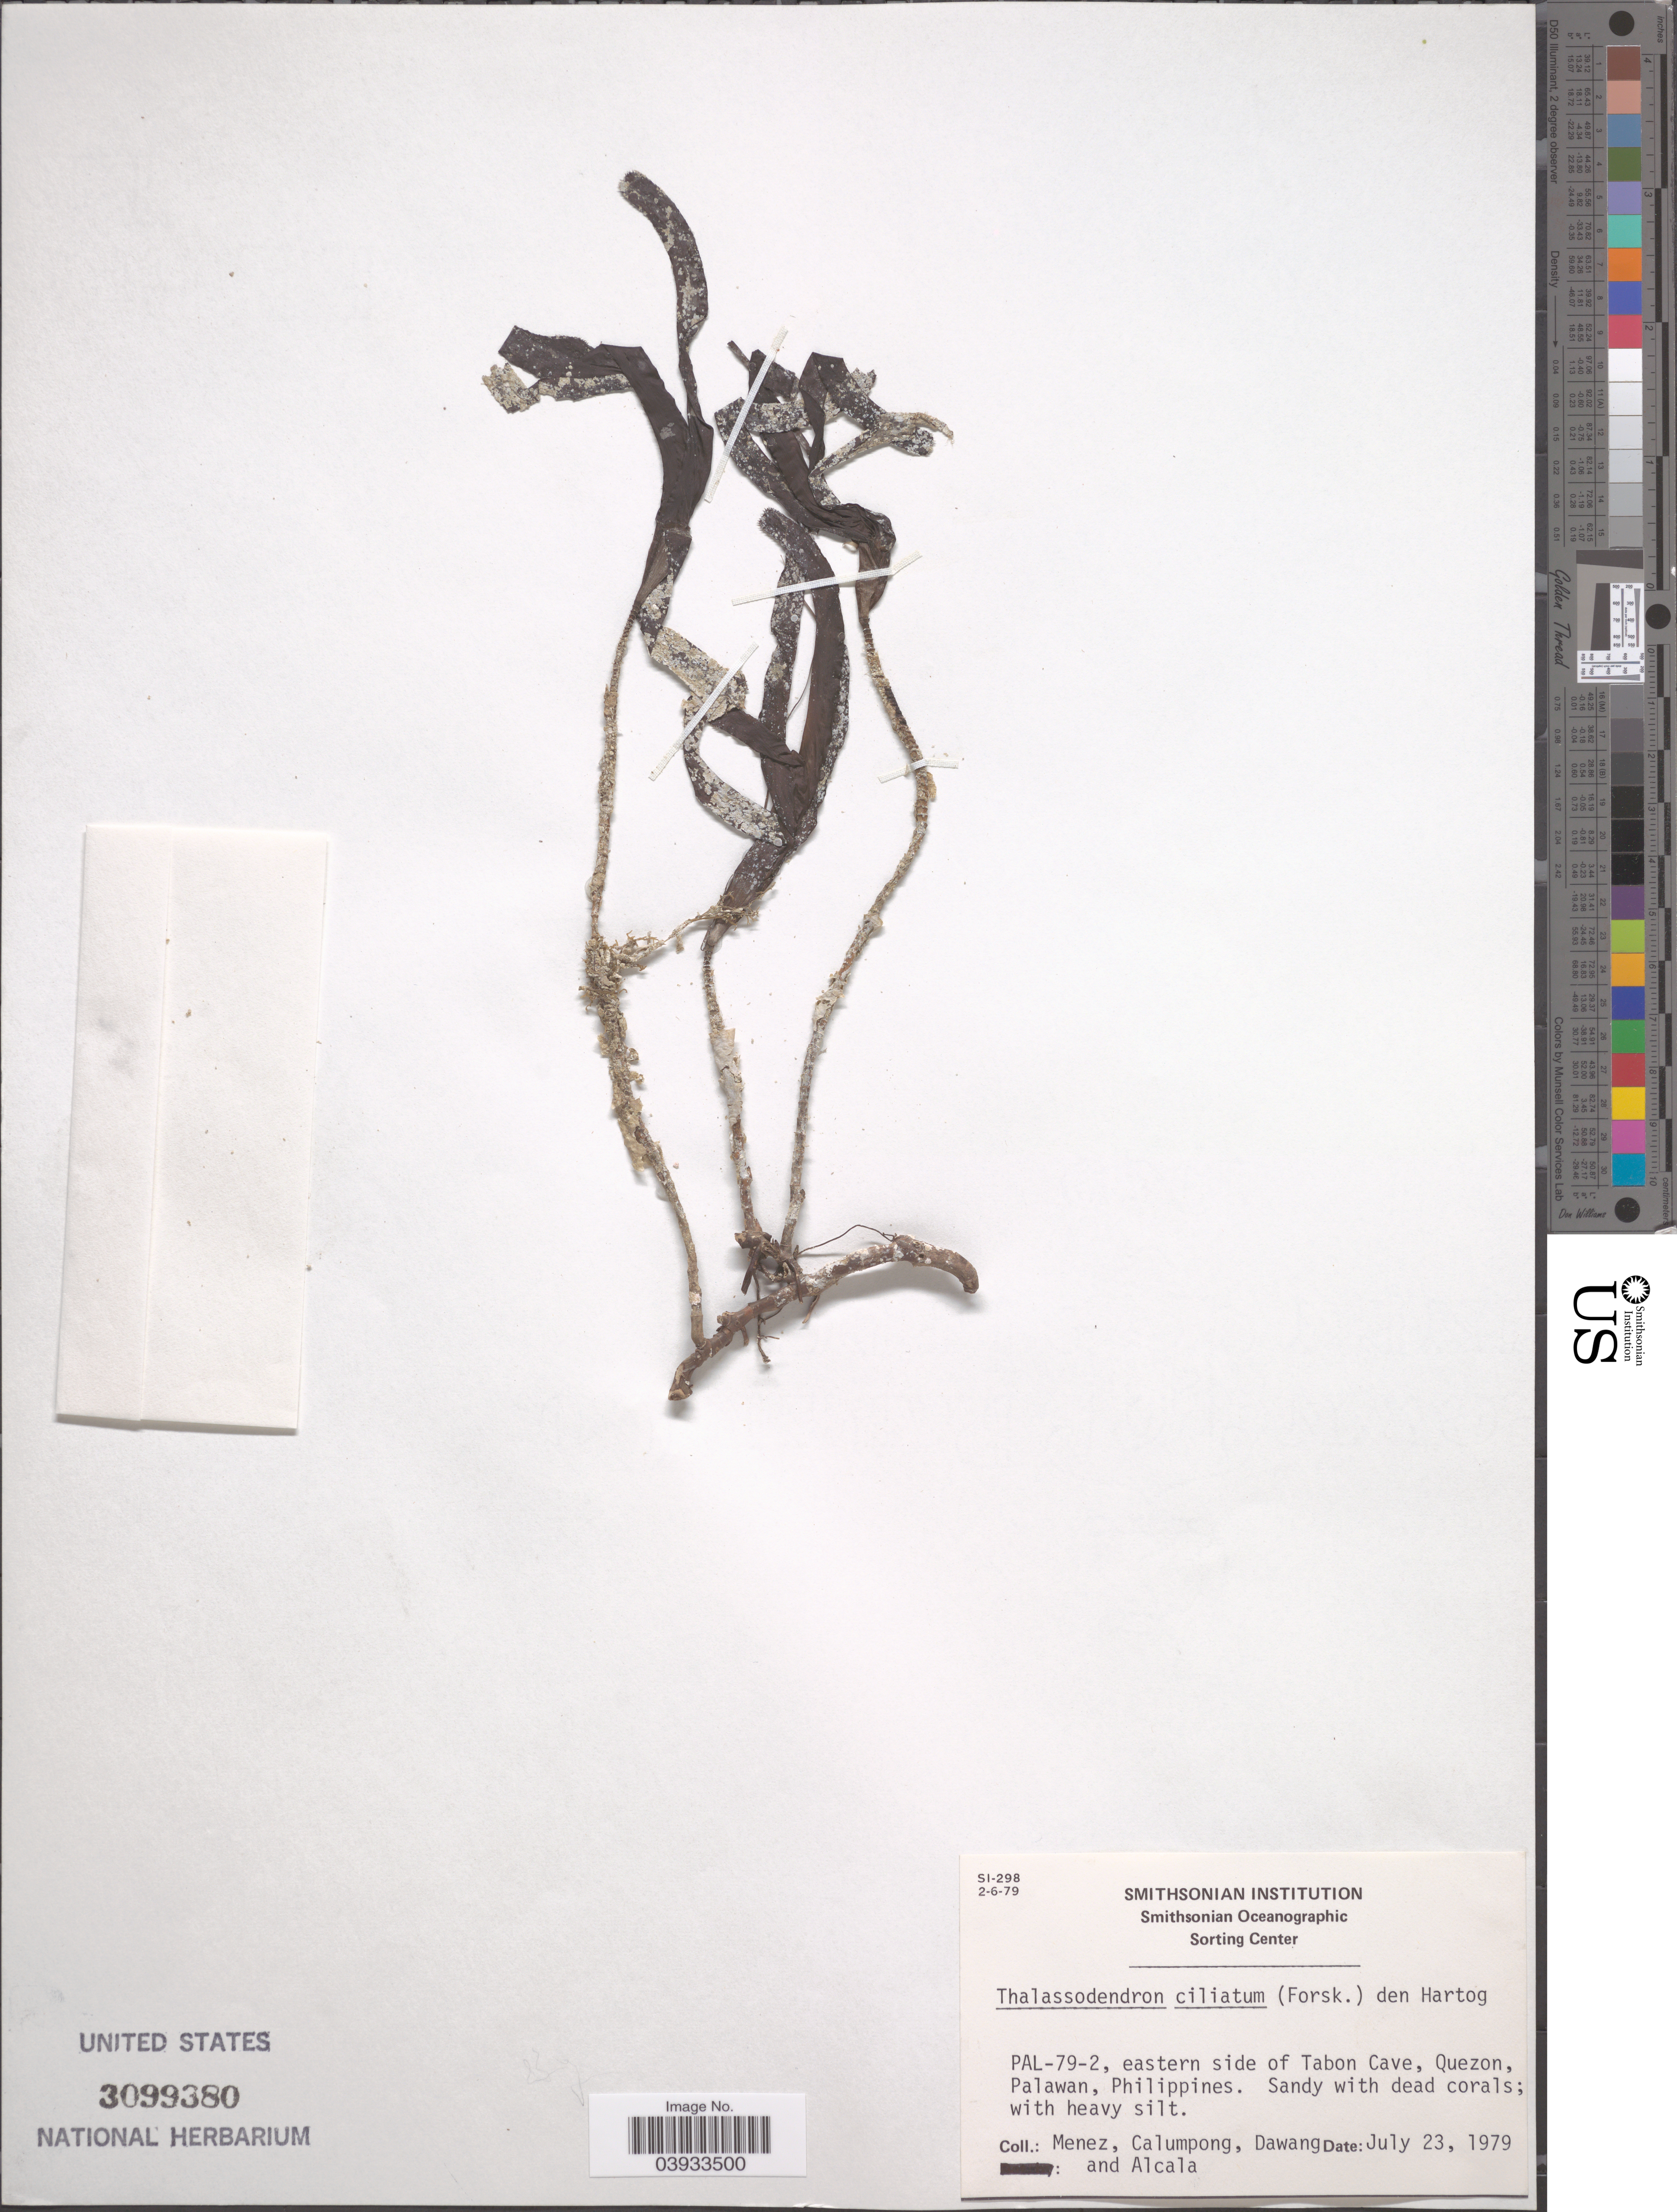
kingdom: Plantae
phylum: Tracheophyta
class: Liliopsida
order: Alismatales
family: Cymodoceaceae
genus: Thalassodendron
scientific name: Thalassodendron ciliatum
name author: (Forssk.) Hartog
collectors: Menez, Calumpong, Dawang & Alcala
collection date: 1979-07-23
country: Philippines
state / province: Mimaropa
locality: PAL-79-2, eastern side of Tabon Cave, Quezon, Palawan.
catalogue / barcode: US 3099380